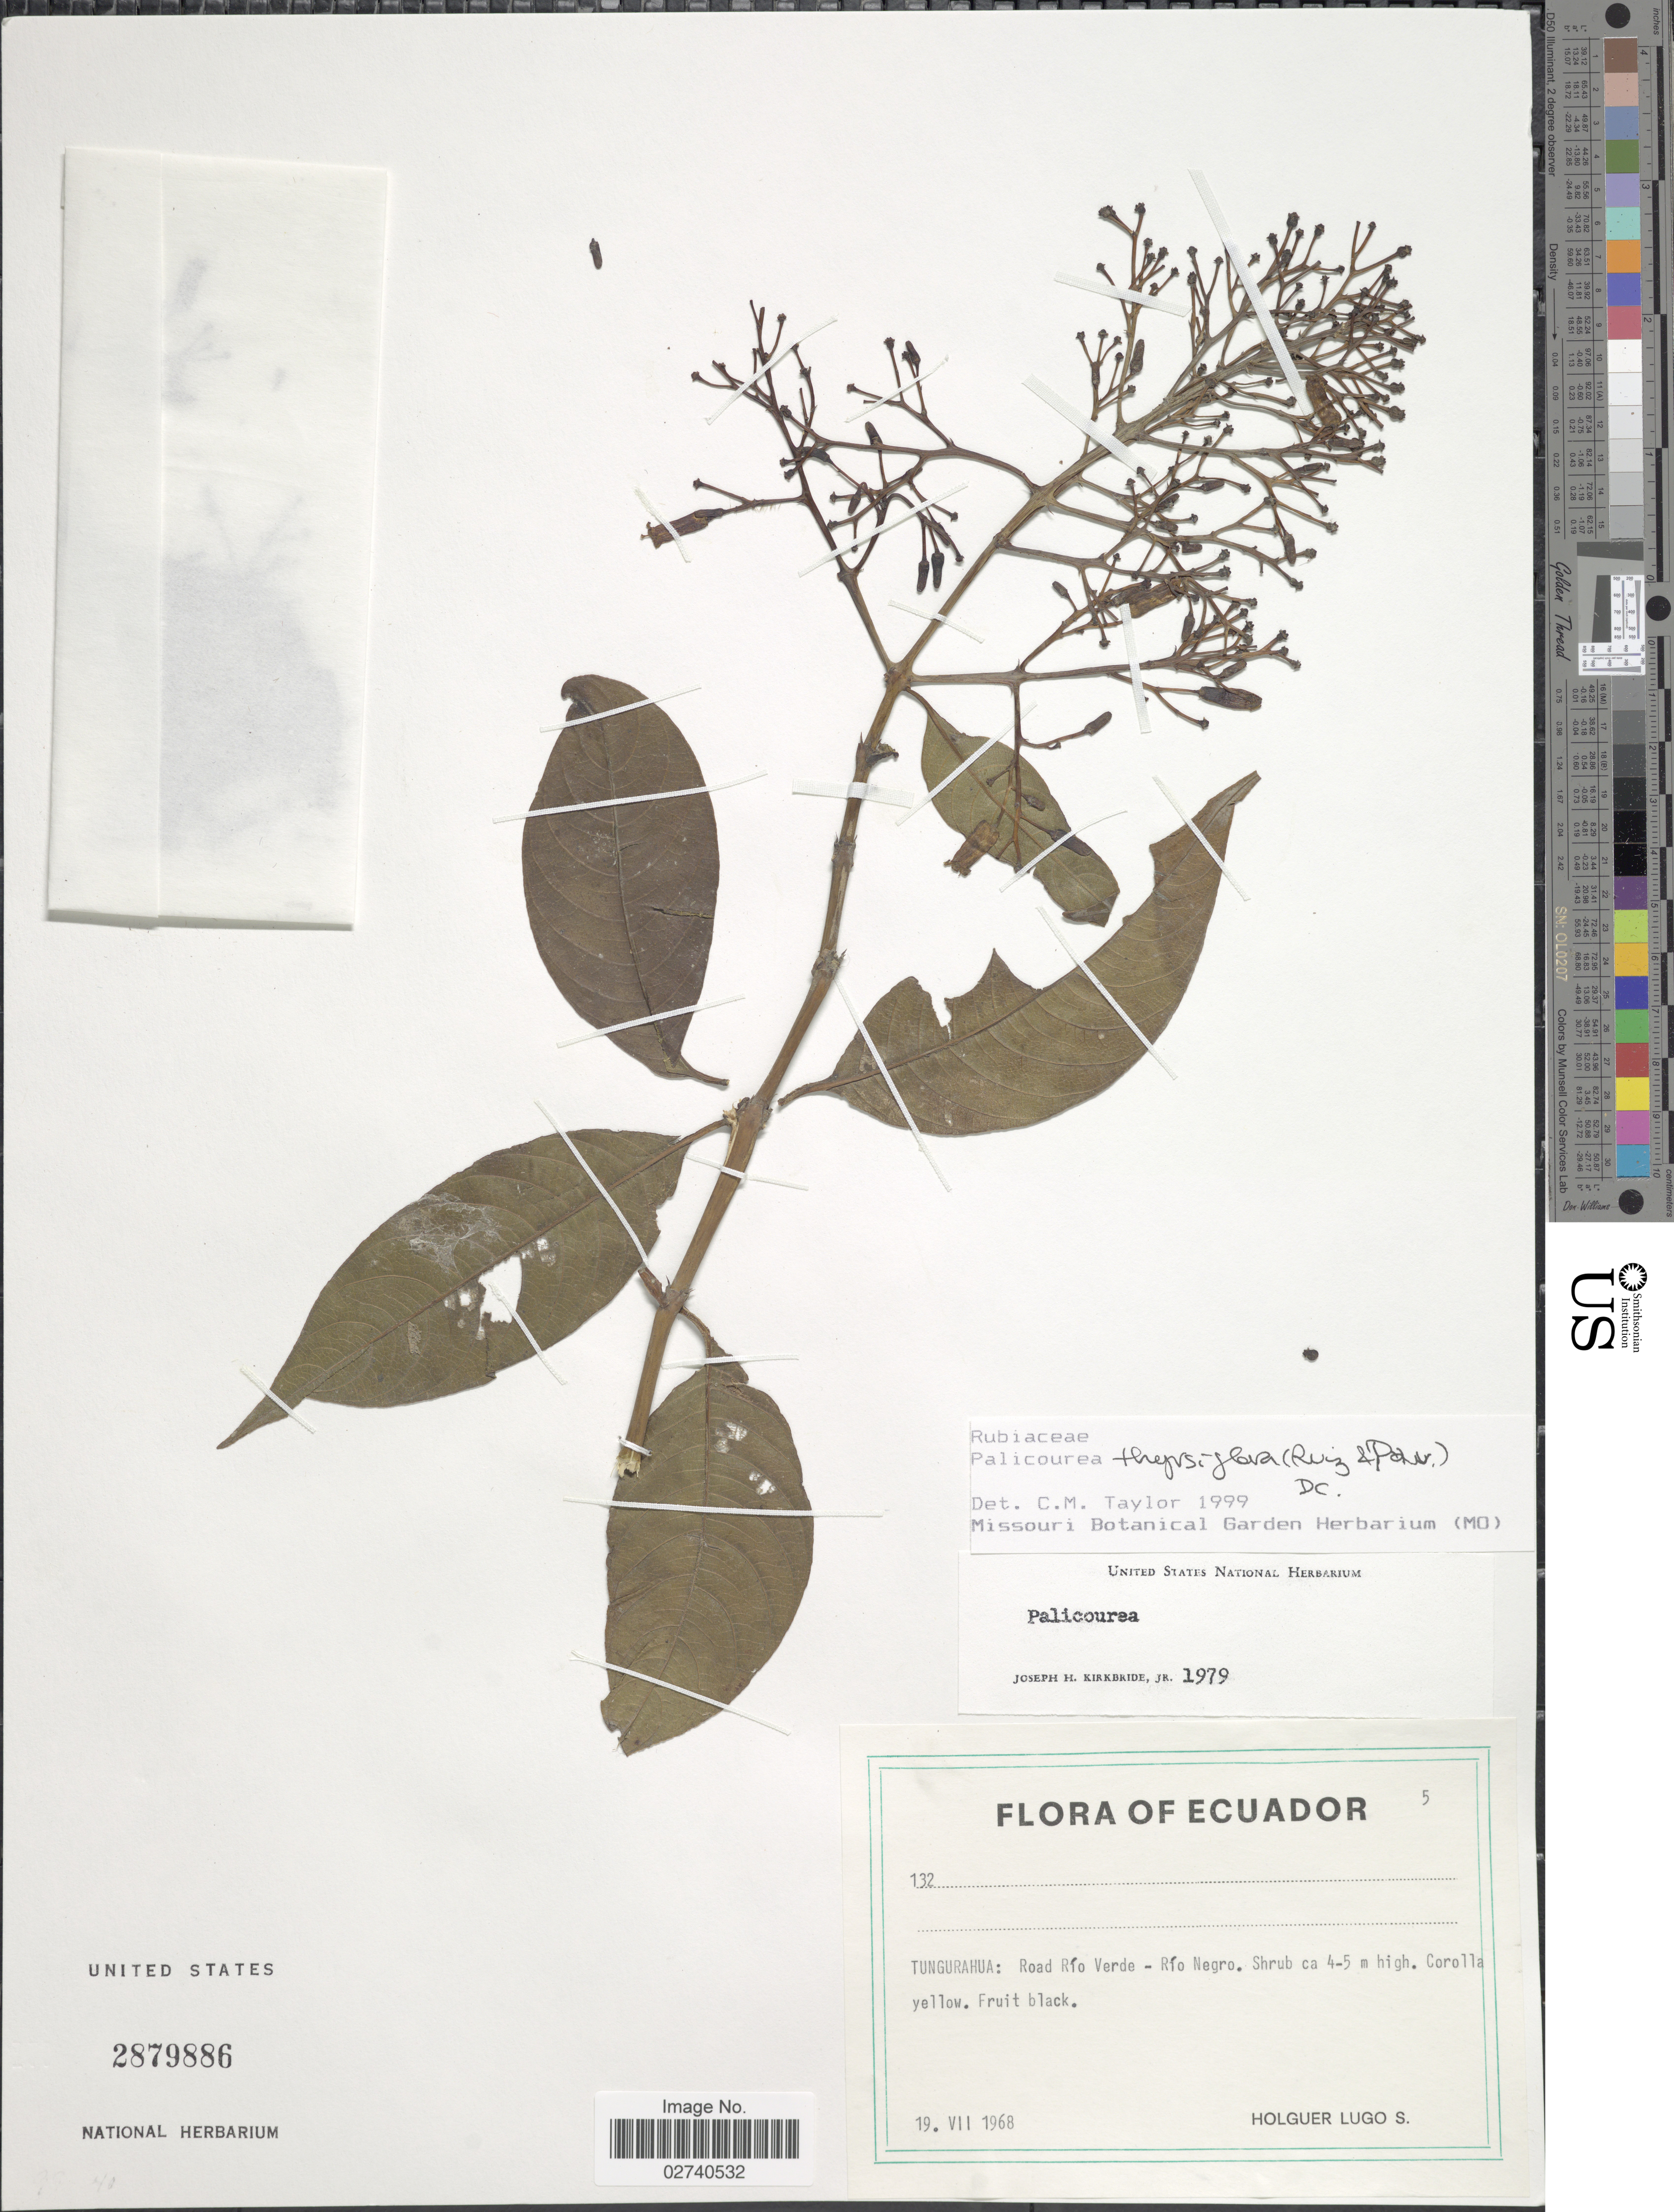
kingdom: Plantae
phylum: Tracheophyta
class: Magnoliopsida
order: Gentianales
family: Rubiaceae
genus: Palicourea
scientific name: Palicourea thyrsiflora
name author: (Ruiz & Pav.) DC.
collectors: H. Lugo S.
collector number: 132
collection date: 1968-07-19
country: Ecuador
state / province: Tungurahua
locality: Road Rio Verde-Rio Negro.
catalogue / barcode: US 2879886